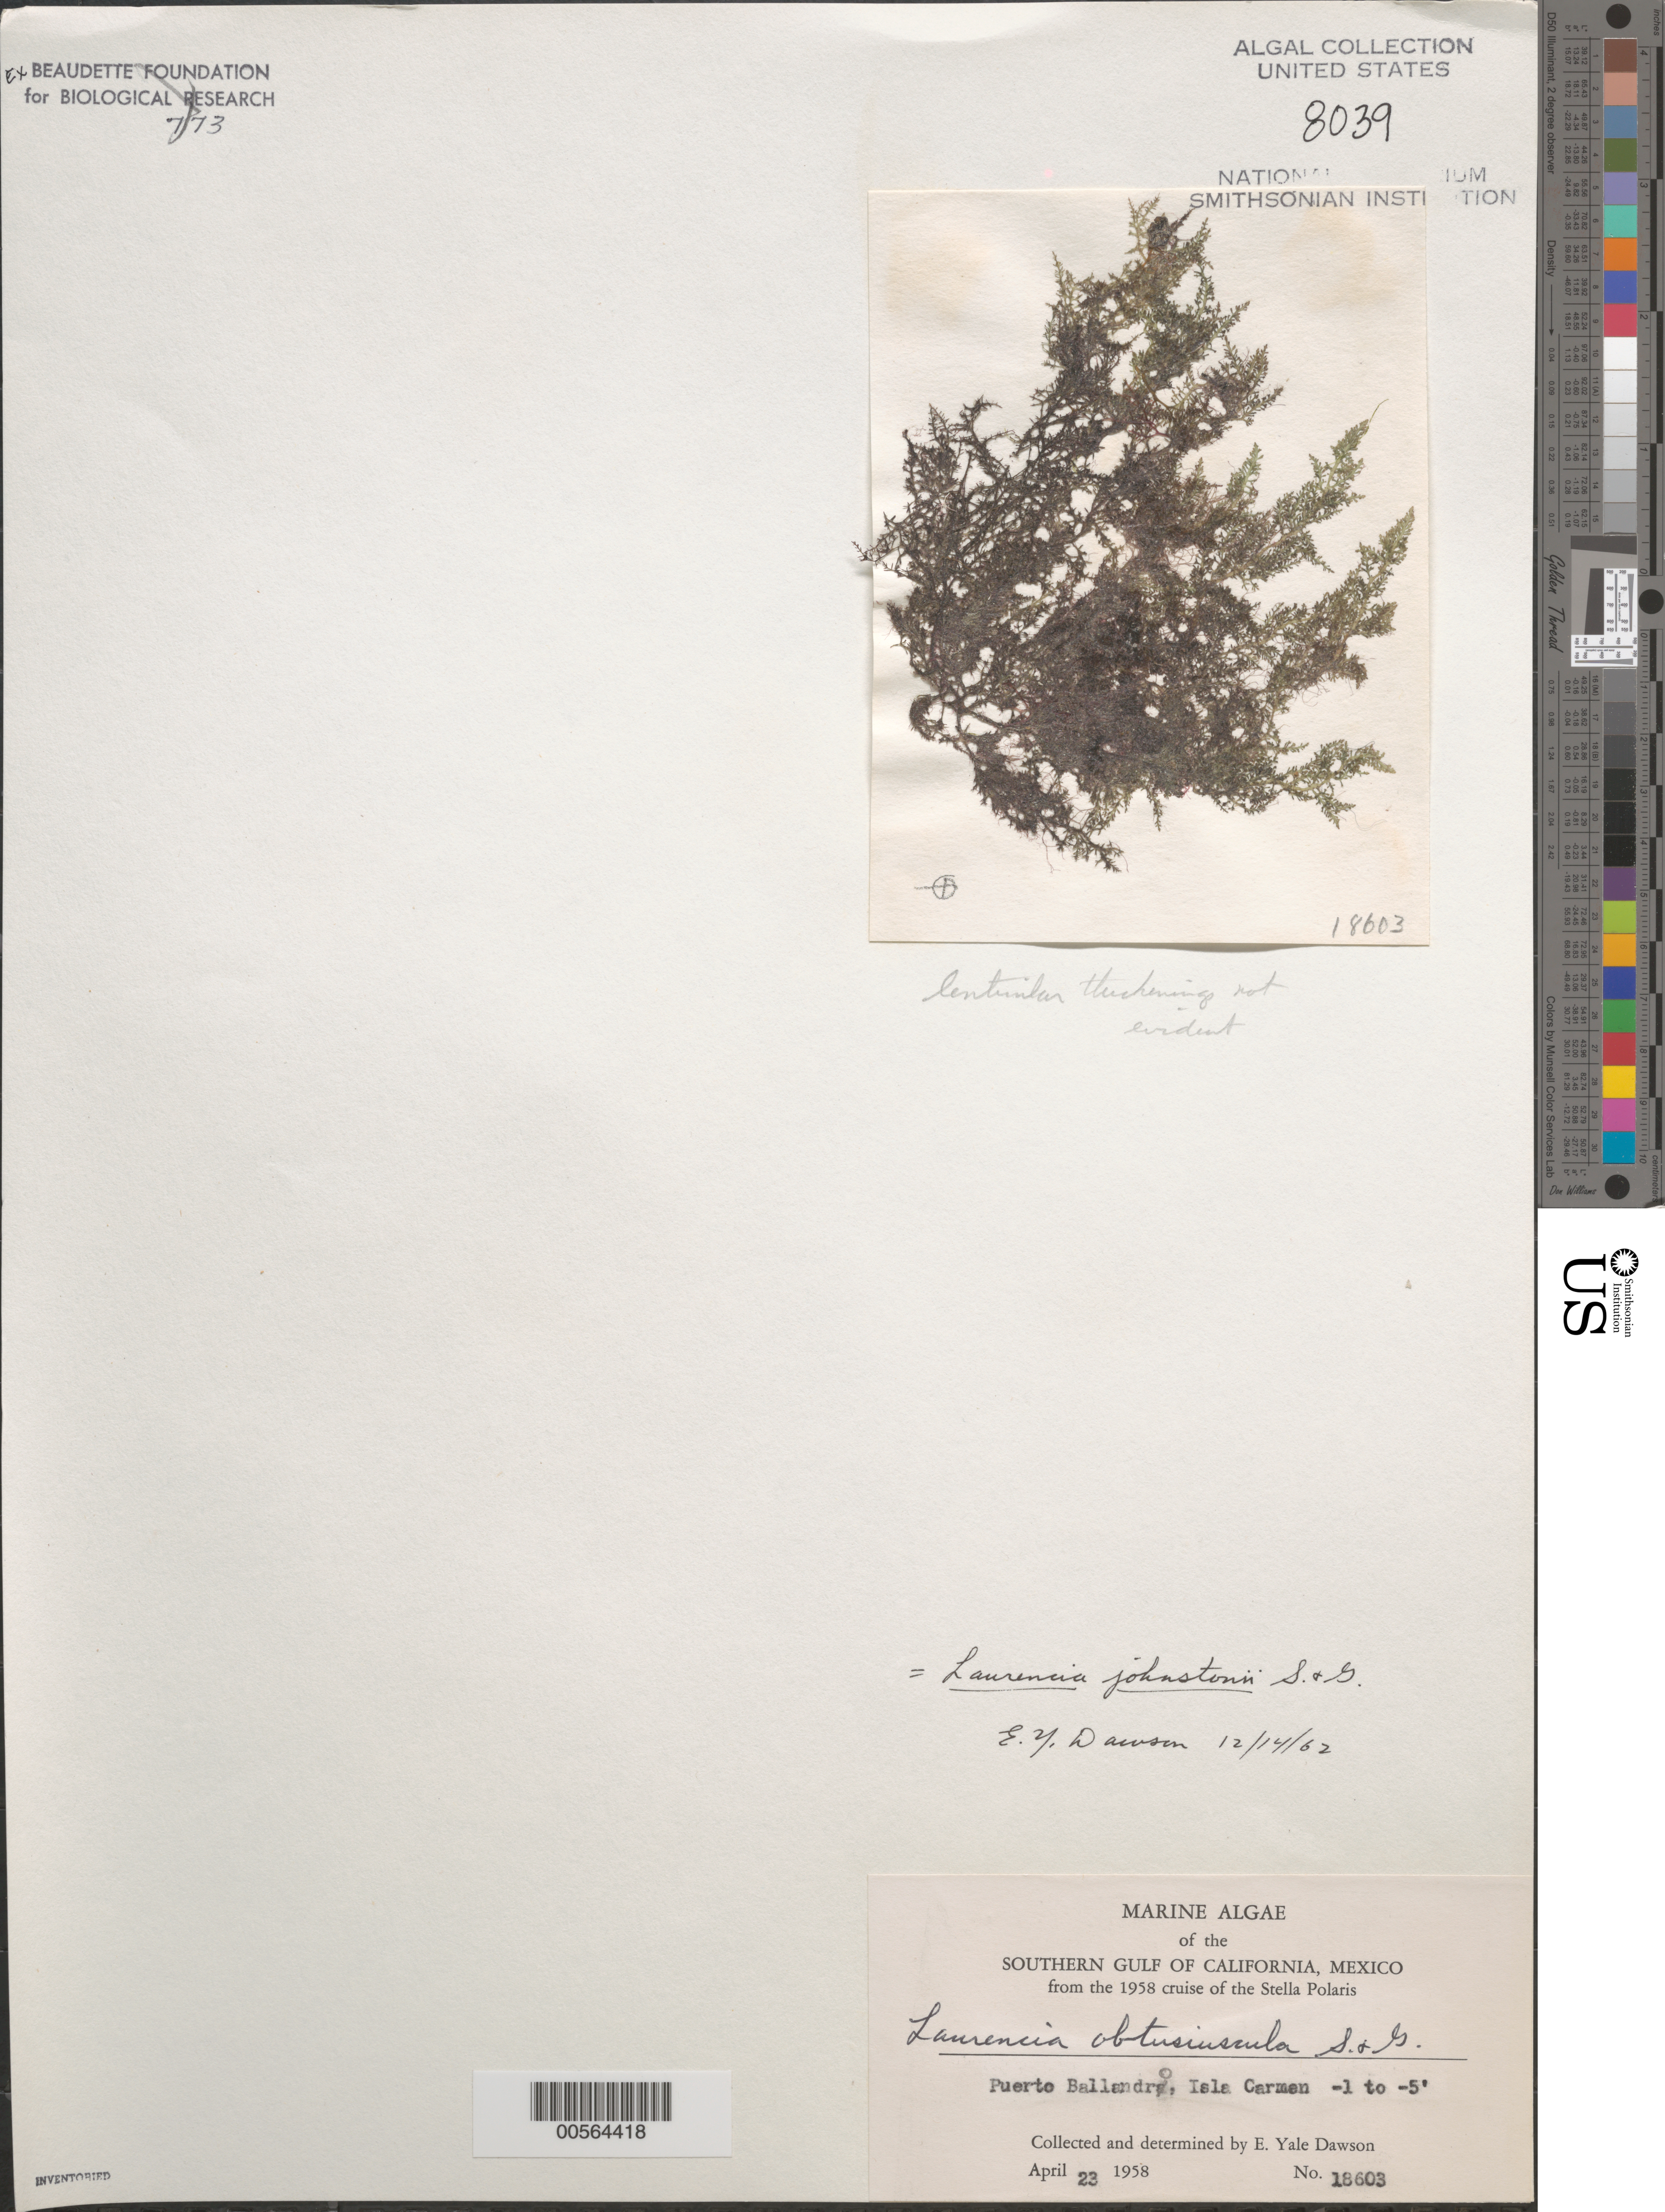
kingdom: Plantae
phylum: Rhodophyta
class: Florideophyceae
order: Ceramiales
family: Rhodomelaceae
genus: Laurencia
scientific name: Laurencia johnstonii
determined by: Dawson, E. Y.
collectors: E. Y. Dawson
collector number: EYD 18603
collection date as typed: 23 Apr 1958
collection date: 1958-04-23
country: Mexico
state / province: Baja California Sur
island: Isla Carmen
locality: Puerto Ballandra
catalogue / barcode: US 8039